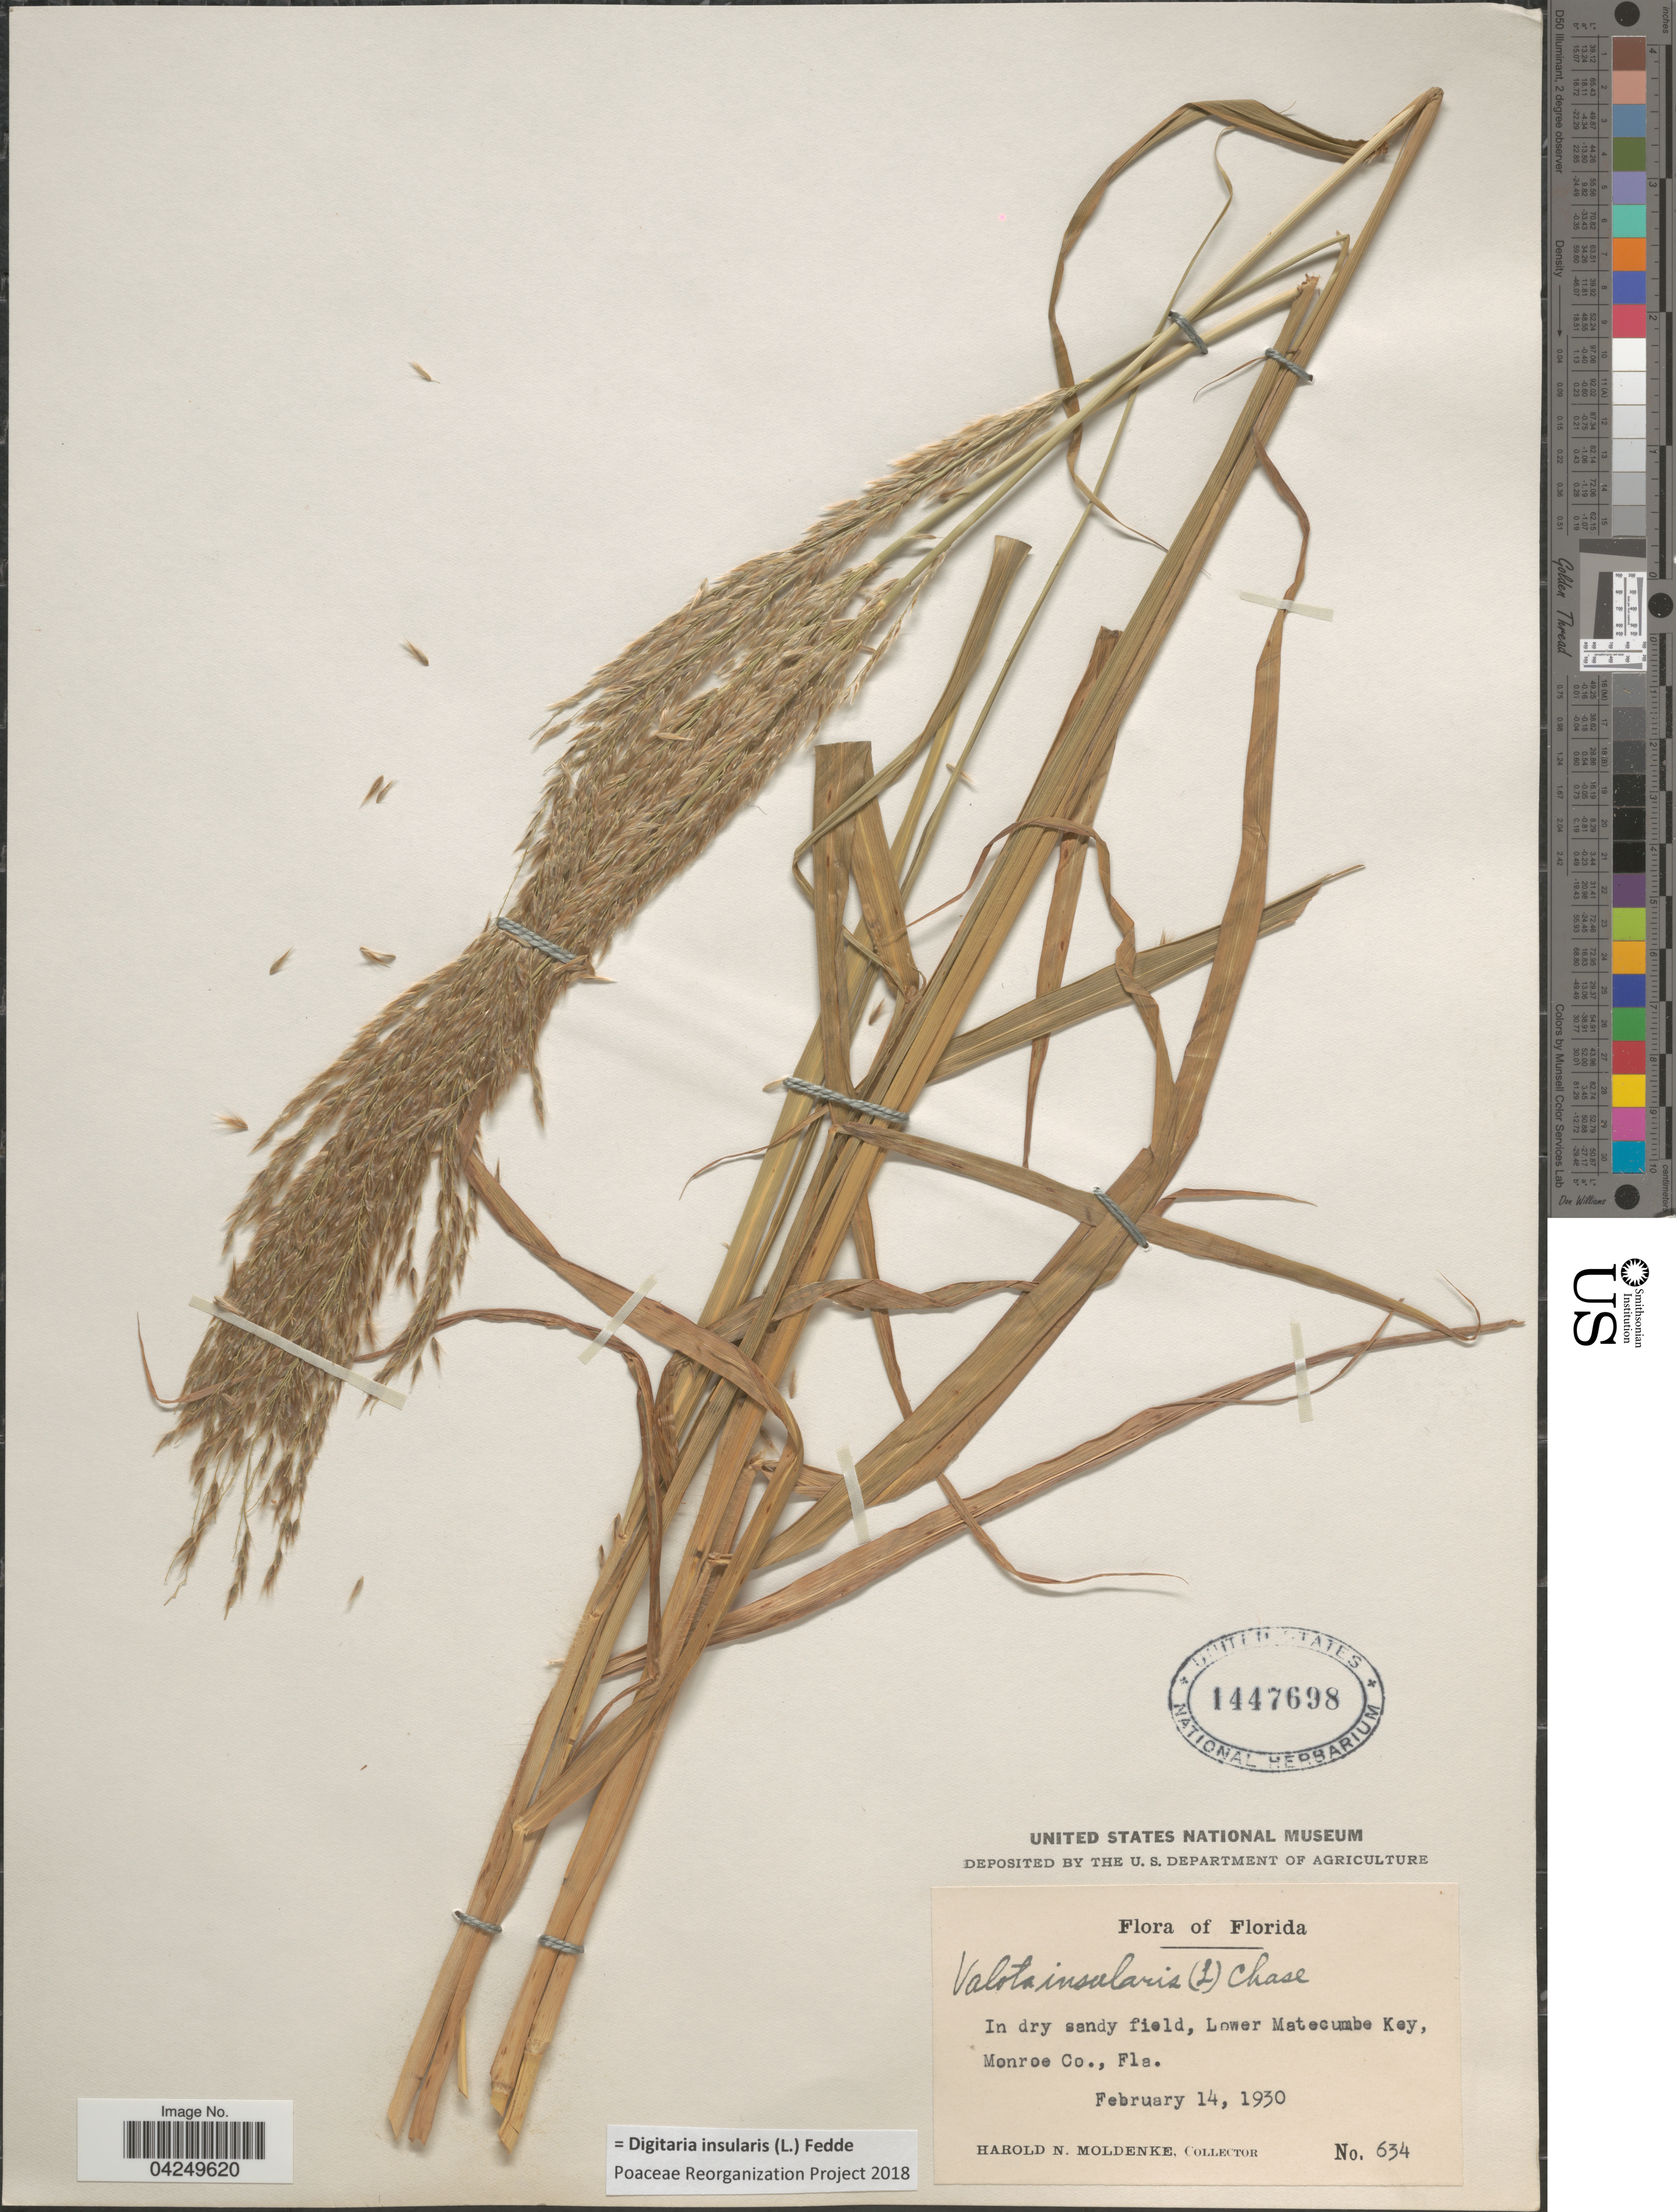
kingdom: Plantae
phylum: Tracheophyta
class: Liliopsida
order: Poales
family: Poaceae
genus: Digitaria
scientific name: Digitaria insularis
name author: (L.) Fedde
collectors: H. N. Moldenke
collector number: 634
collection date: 1930-02-14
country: United States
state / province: Florida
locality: In dry sandy field, Lower Matecumbe Key, Monroe Co.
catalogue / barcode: US 1447698